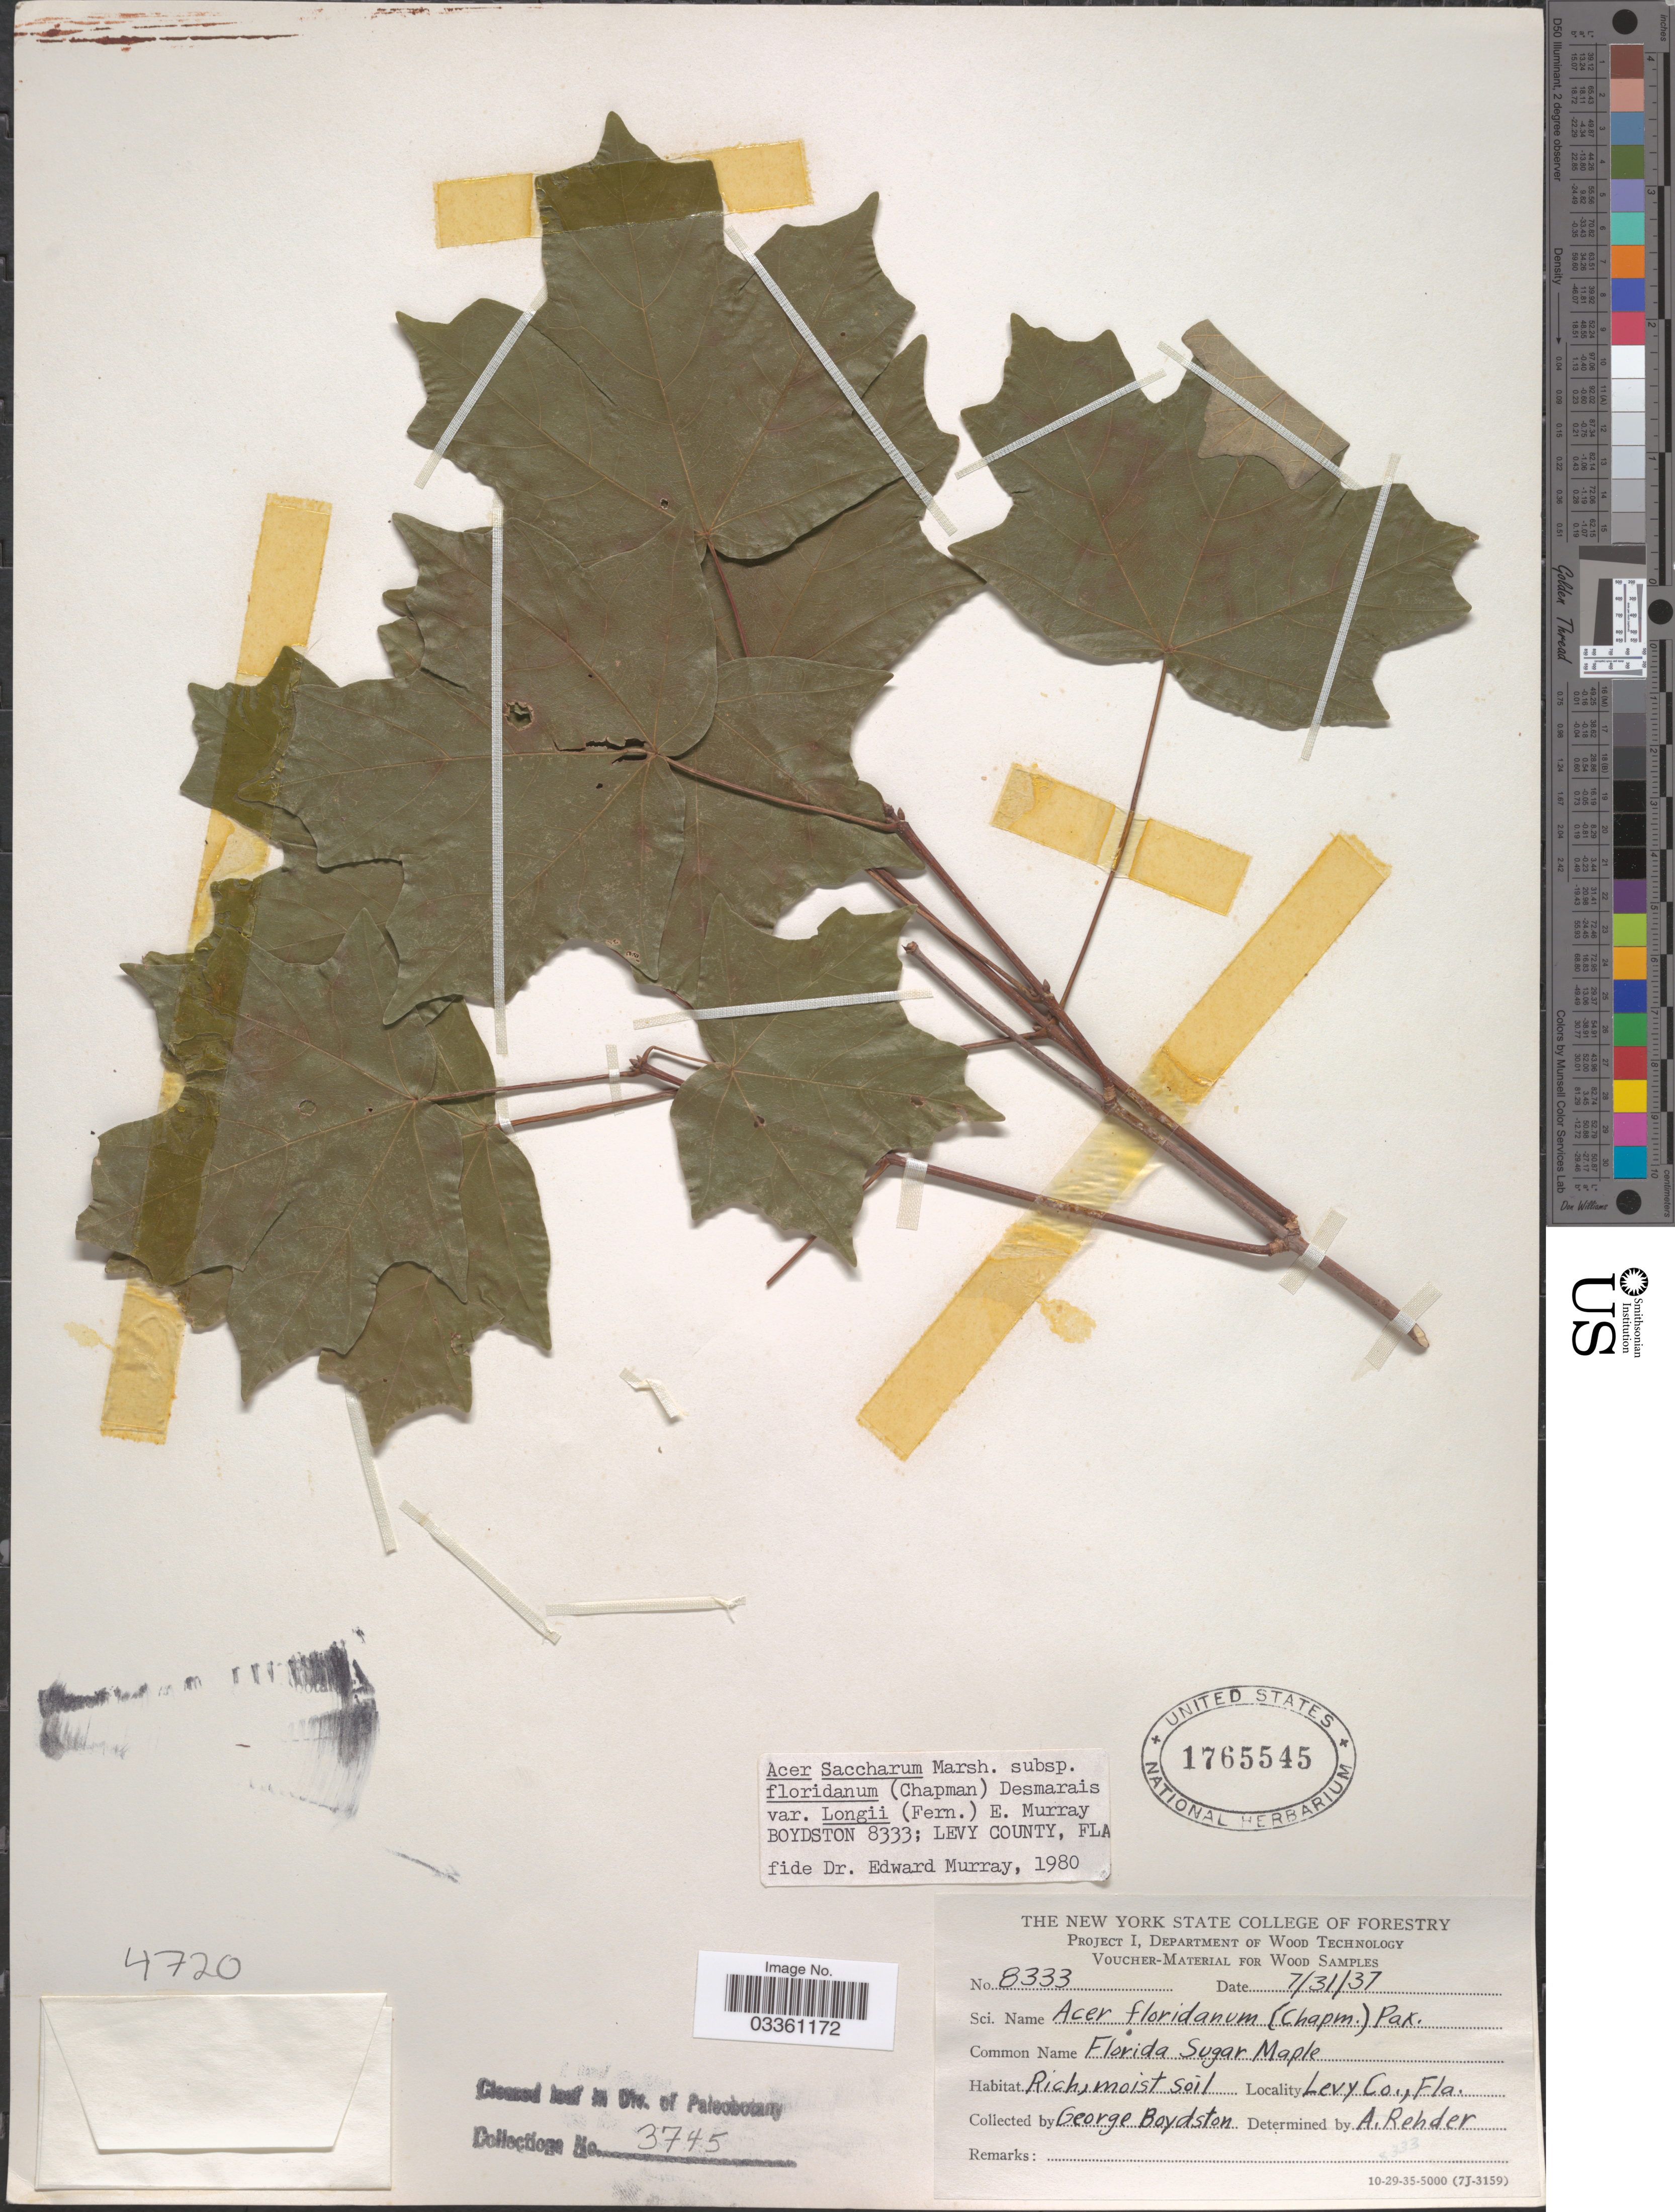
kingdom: Plantae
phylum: Tracheophyta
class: Magnoliopsida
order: Sapindales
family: Sapindaceae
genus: Acer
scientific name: Acer saccharum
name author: Marshall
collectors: G. Boydston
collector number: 8333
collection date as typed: Transcribed d/m/y: 3/7/37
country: United States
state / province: Florida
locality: Levy Co.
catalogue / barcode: US 1765545